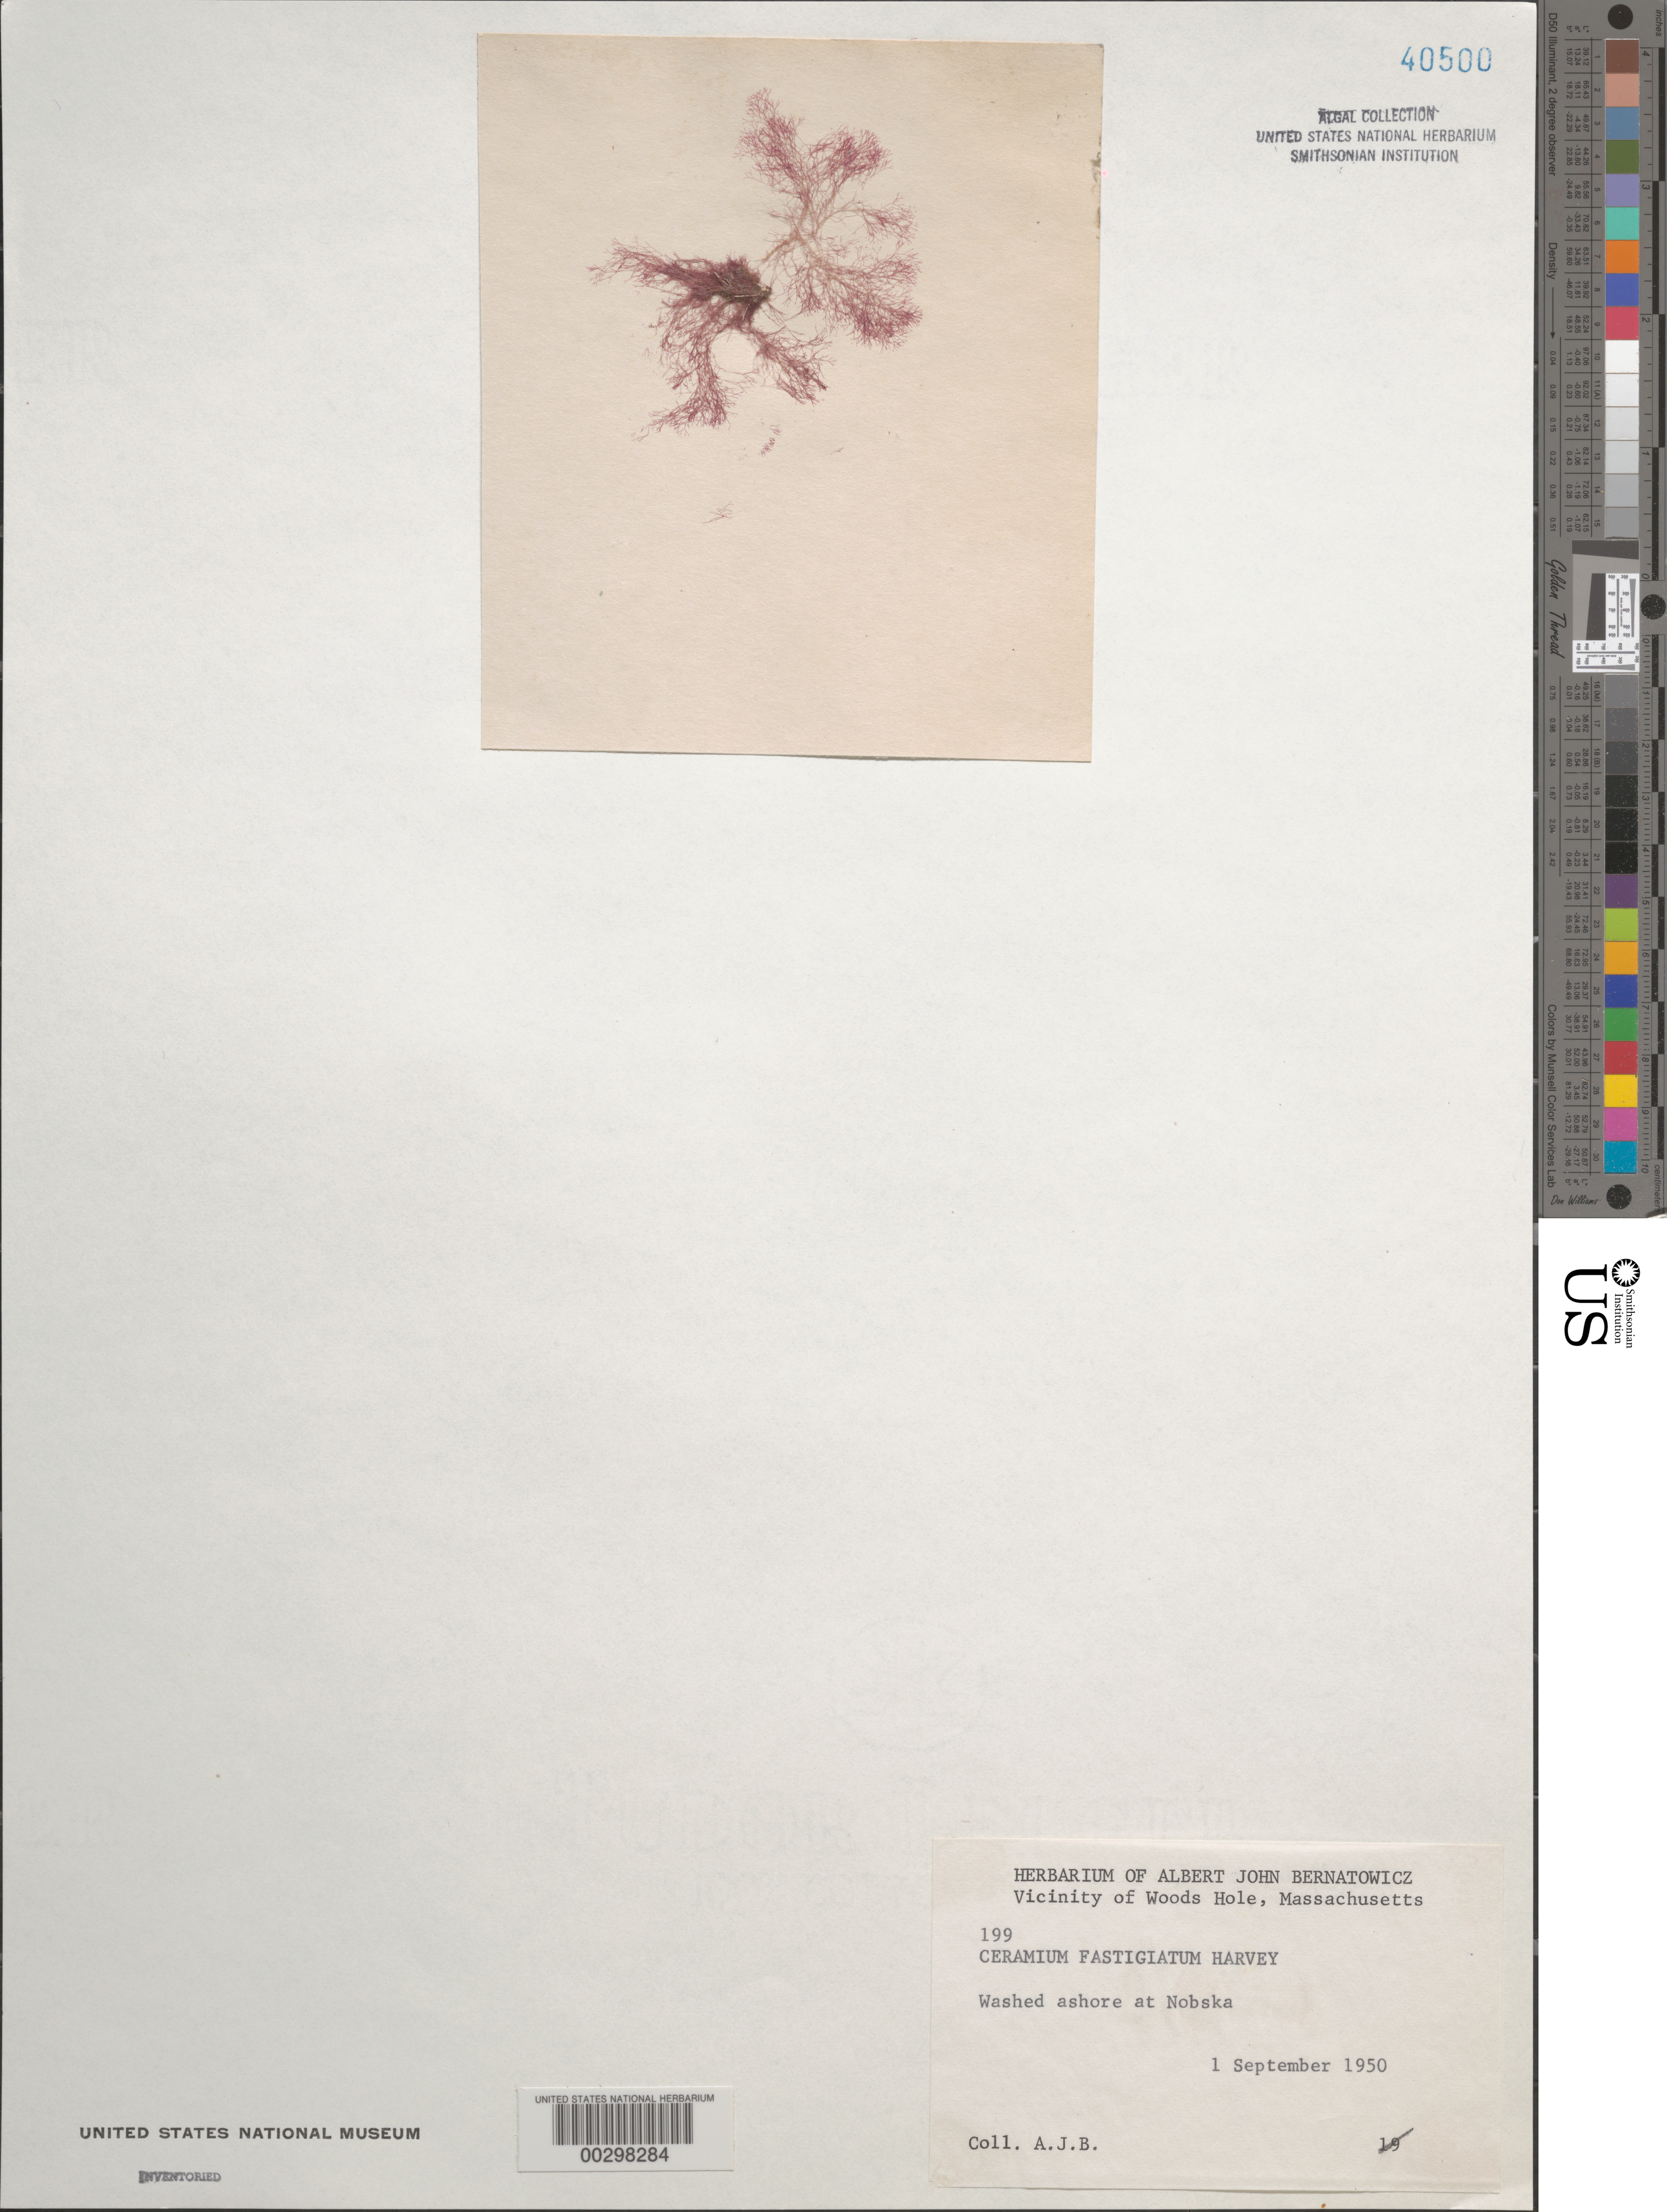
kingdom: Plantae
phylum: Rhodophyta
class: Florideophyceae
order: Ceramiales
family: Ceramiaceae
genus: Ceramium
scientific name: Ceramium fastigiatum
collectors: A. Bernatowicz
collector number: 199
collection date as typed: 01 Sep 1950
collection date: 1950-09-01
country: United States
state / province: Massachusetts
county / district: Barnstable County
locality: Nobska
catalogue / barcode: US 40500